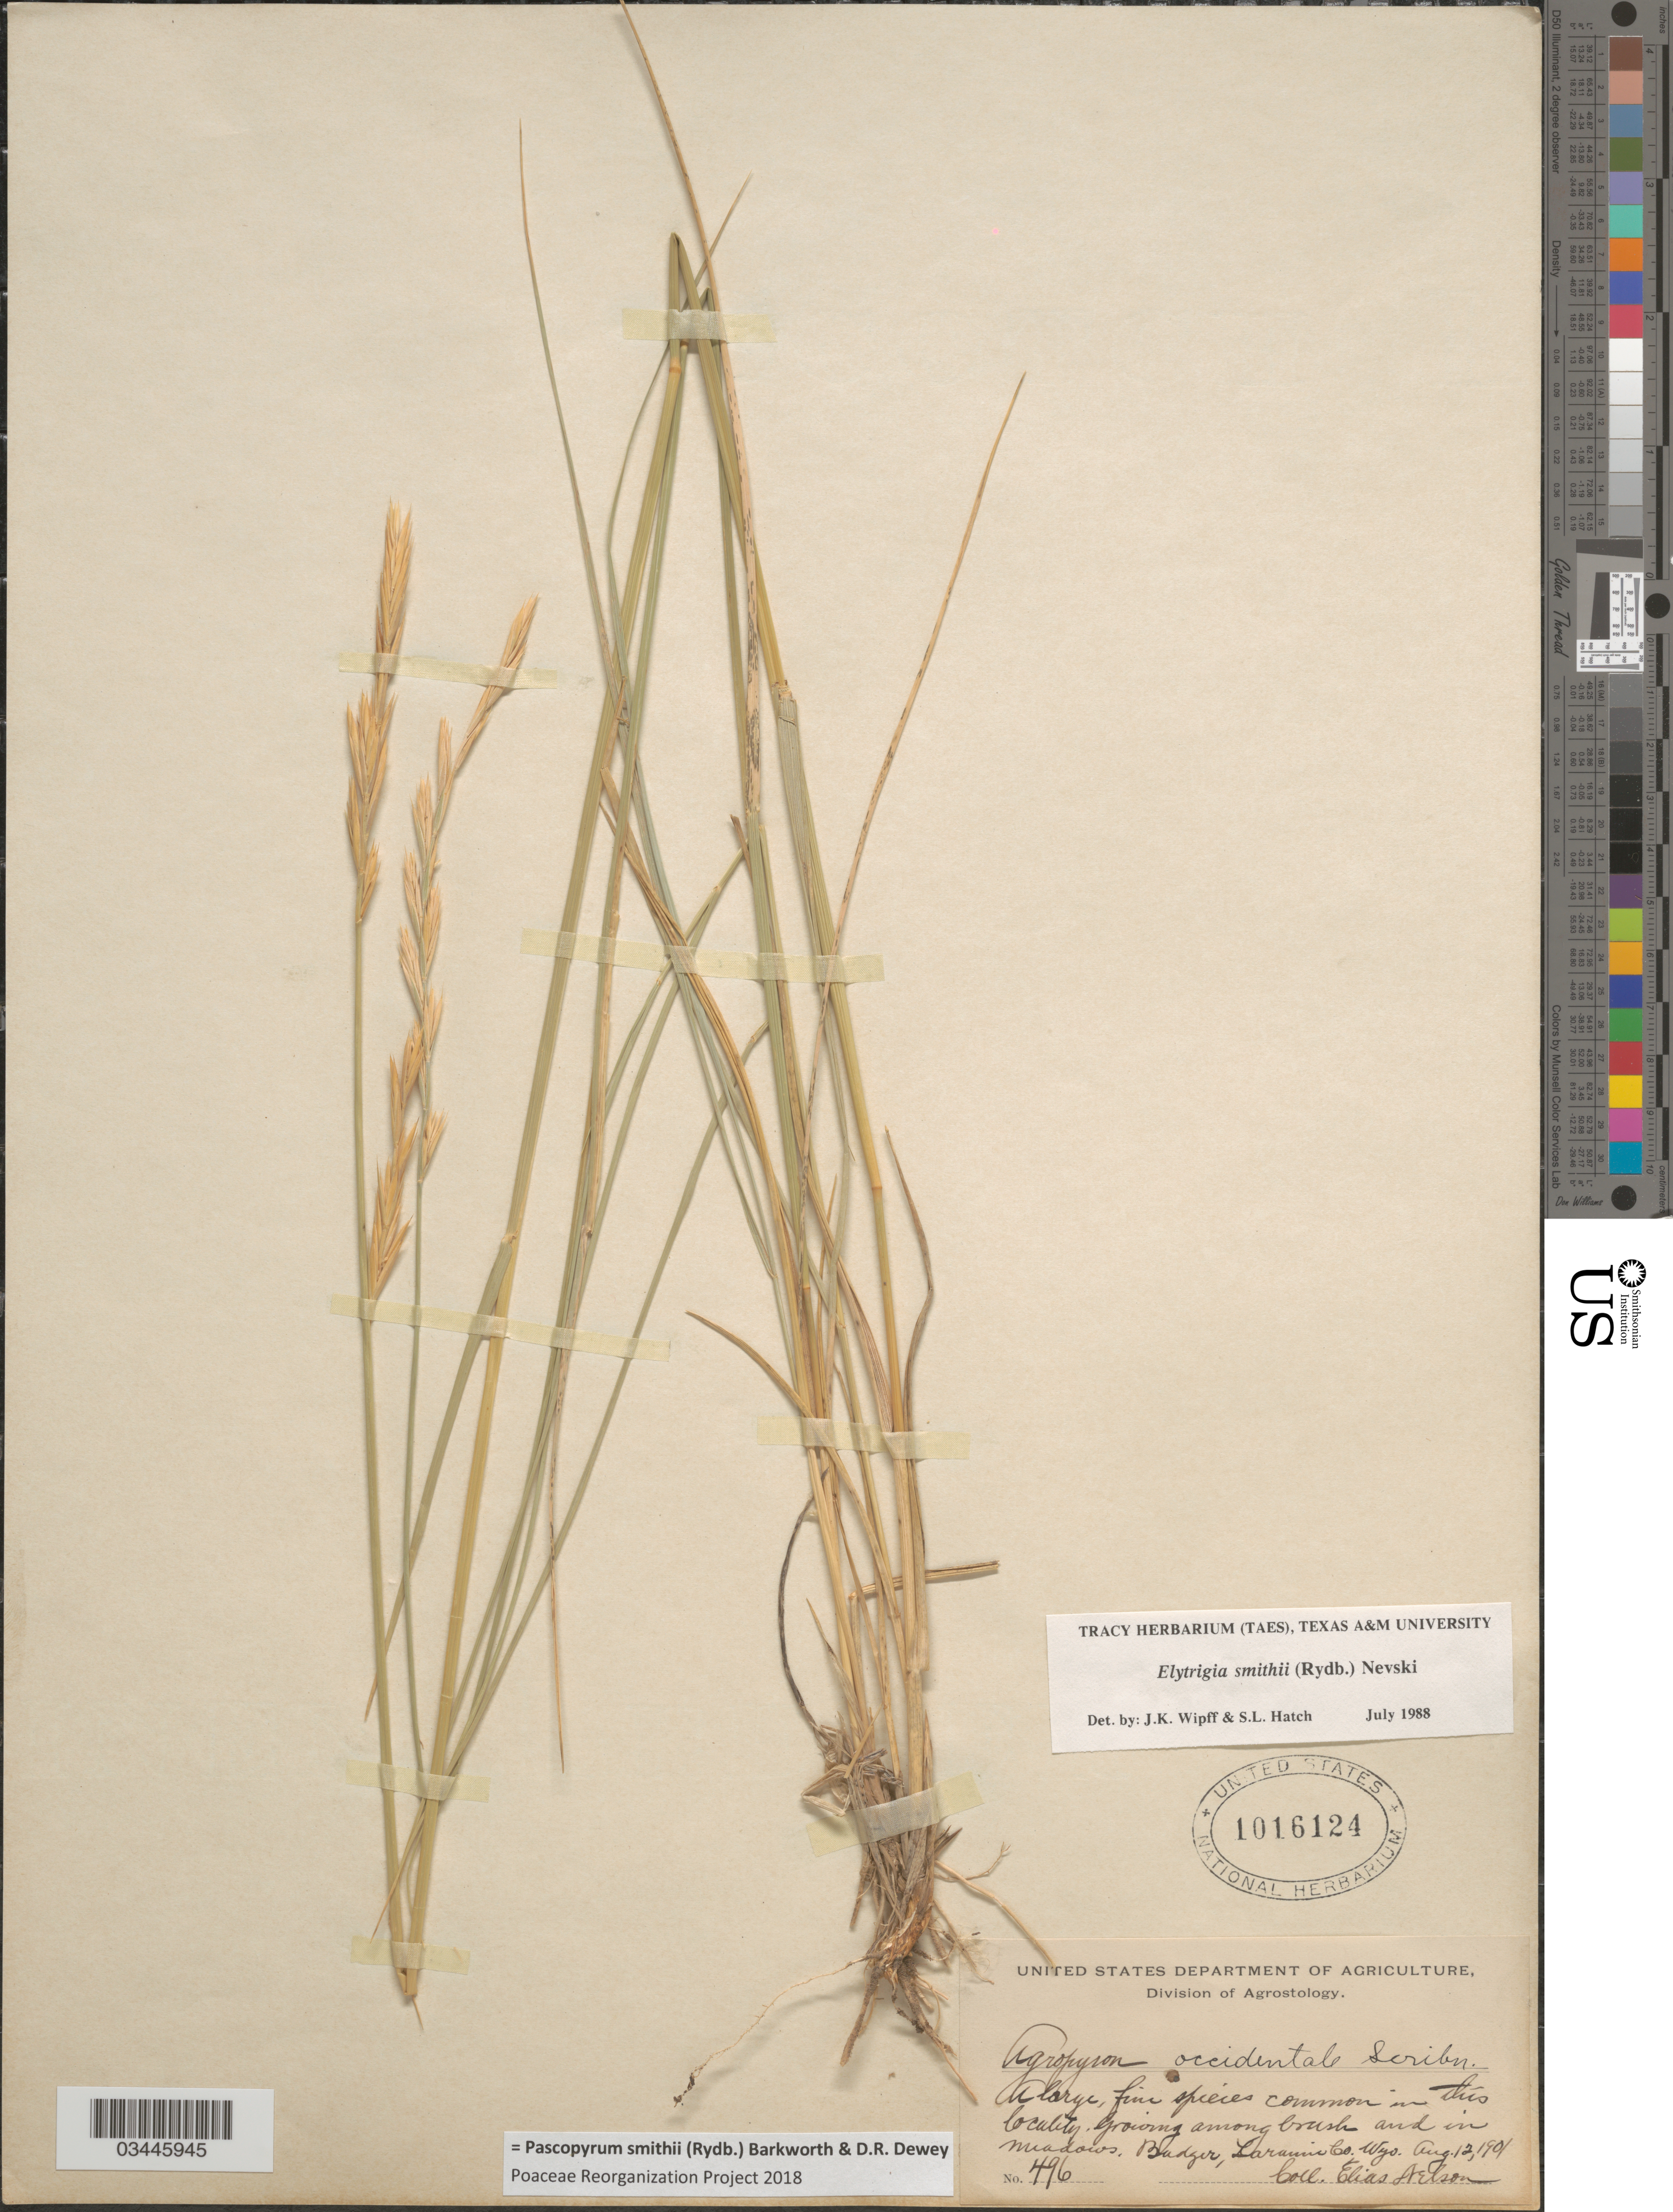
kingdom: Plantae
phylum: Tracheophyta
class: Liliopsida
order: Poales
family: Poaceae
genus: Pascopyrum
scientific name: Pascopyrum smithii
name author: (Rydb.) Barkworth & Dewey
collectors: E. Nelson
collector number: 496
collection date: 1901-08-12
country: United States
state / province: Wyoming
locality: Badger, Laramie Co.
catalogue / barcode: US 1016124